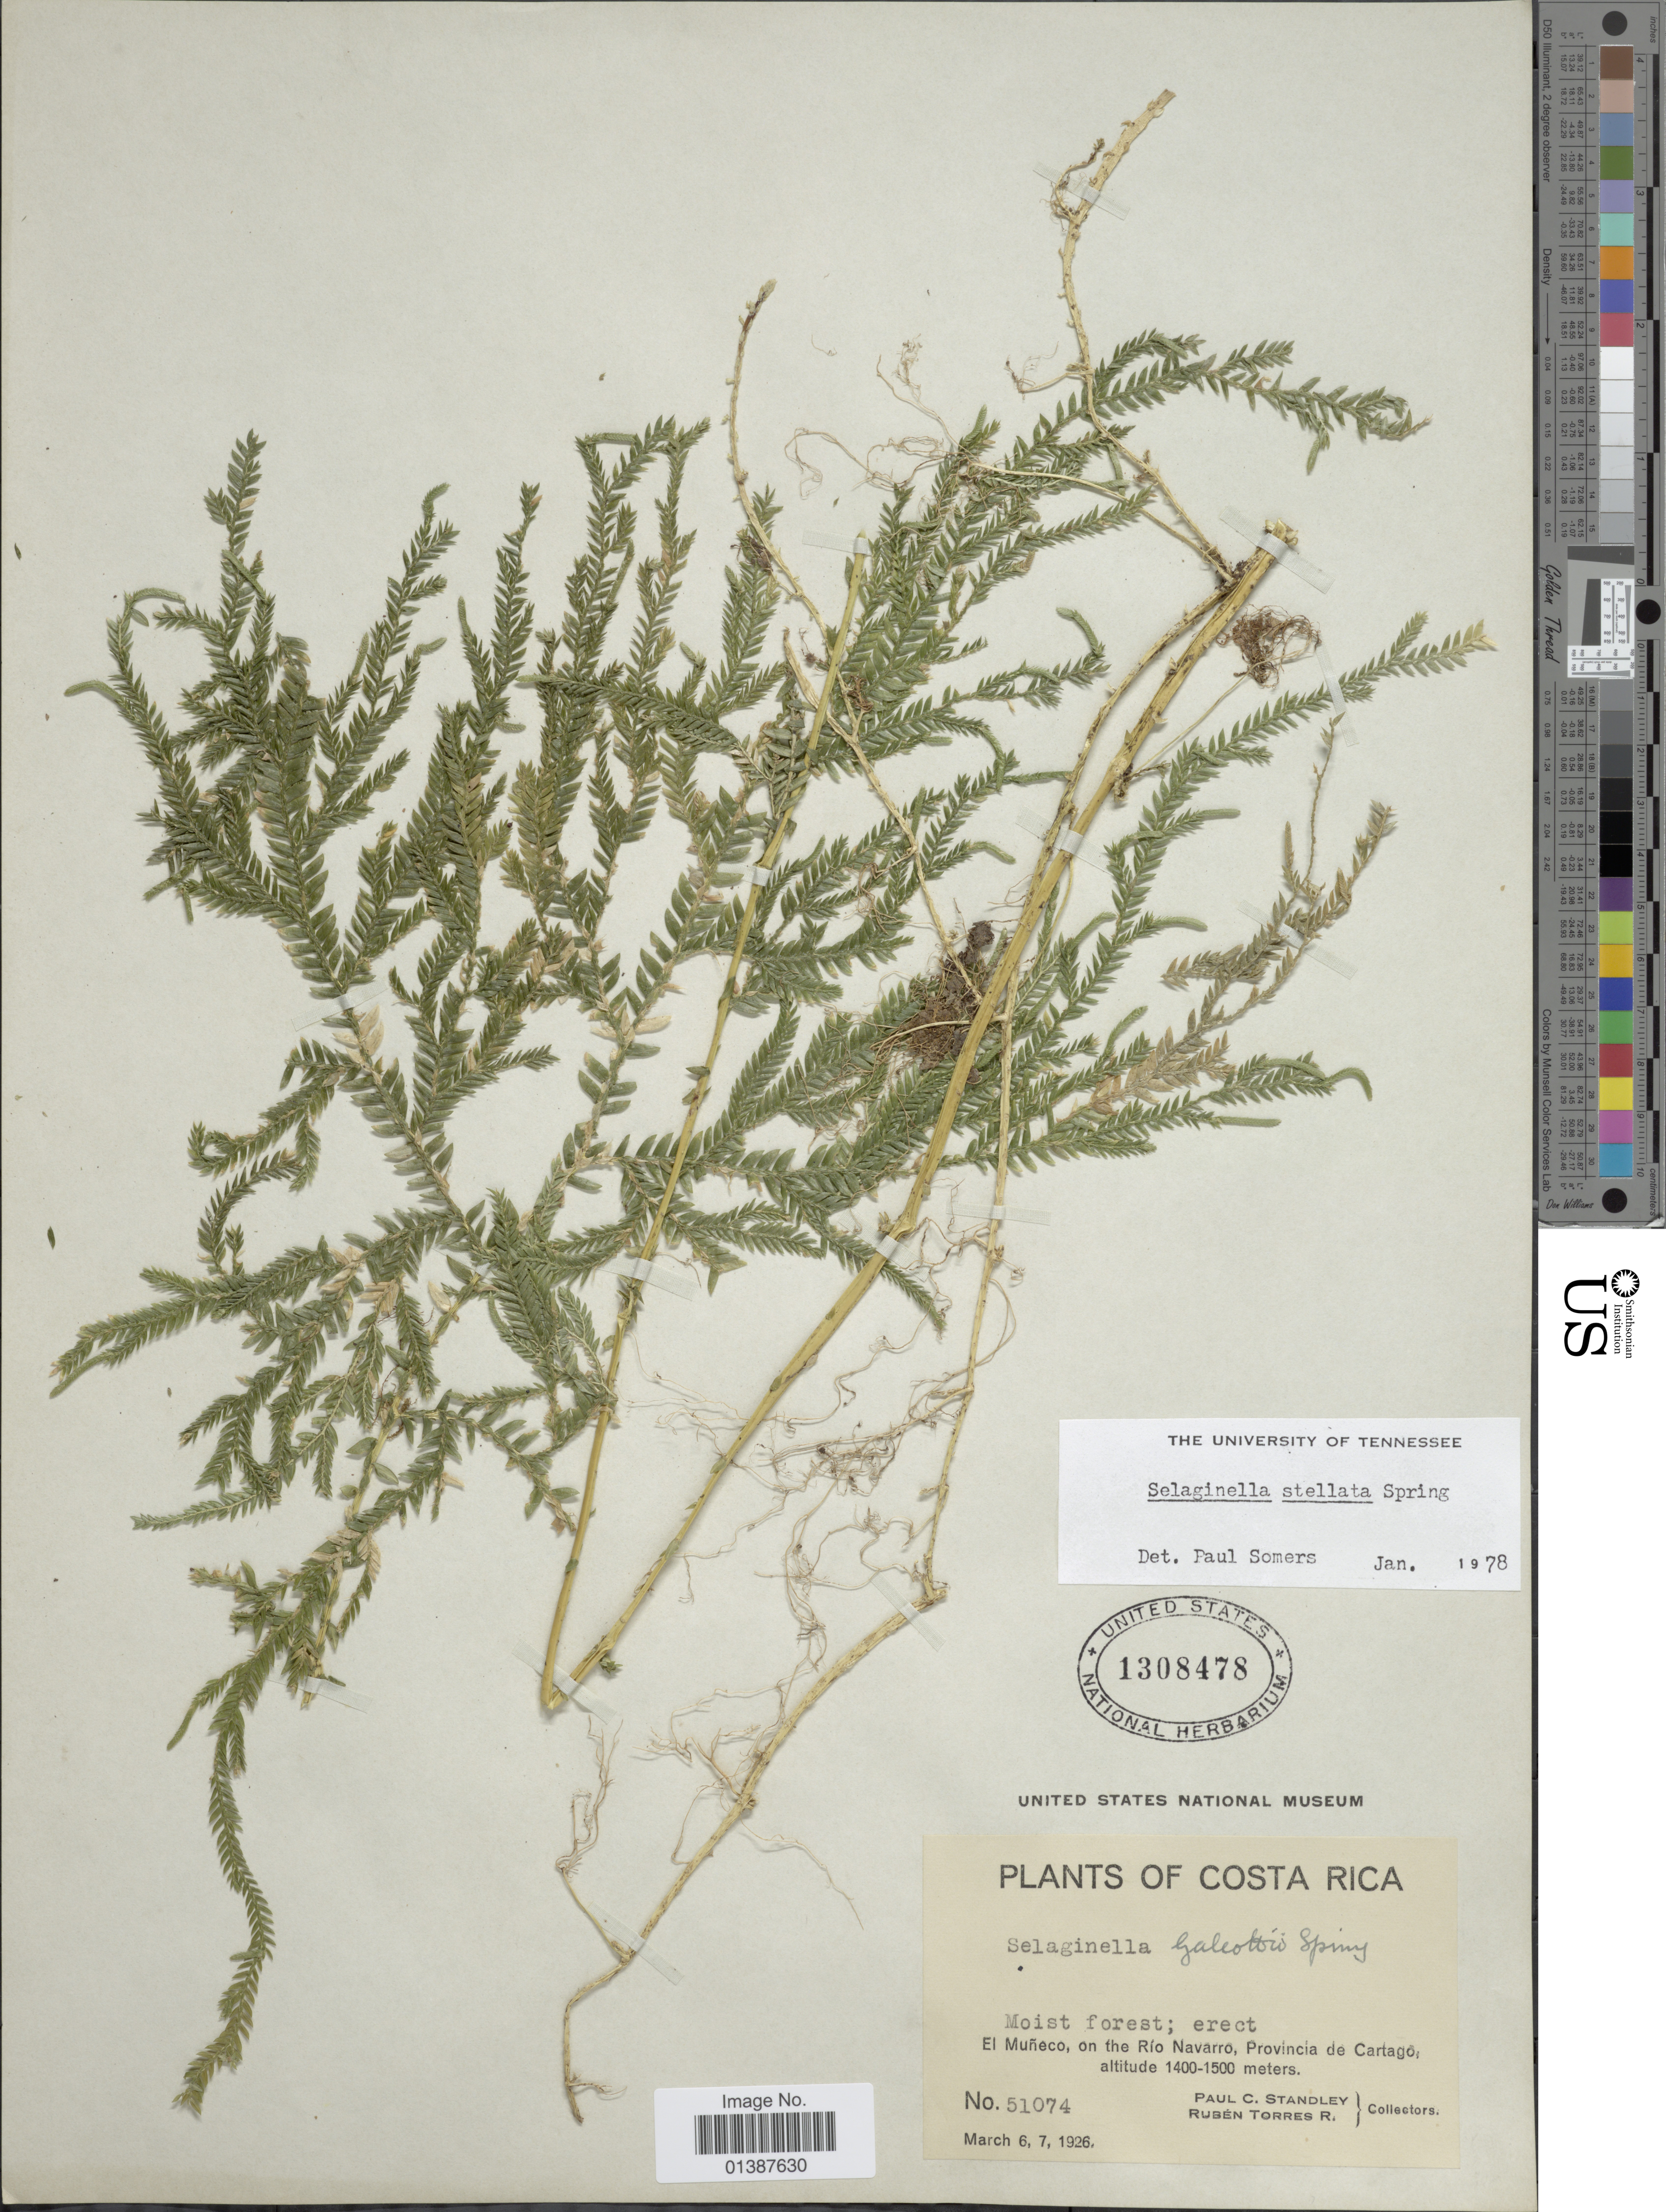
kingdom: Plantae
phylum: Tracheophyta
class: Lycopodiopsida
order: Selaginellales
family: Selaginellaceae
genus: Selaginella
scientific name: Selaginella galeottii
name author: Spring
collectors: P. C. Standley & R. Torres Rojas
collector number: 51074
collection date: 1926-03-06/1926-03-07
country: Costa Rica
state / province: Cartago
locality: El Muñeco, on the Rio Navarro, Provincia de Cartago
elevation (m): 1400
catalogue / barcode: US 1308478